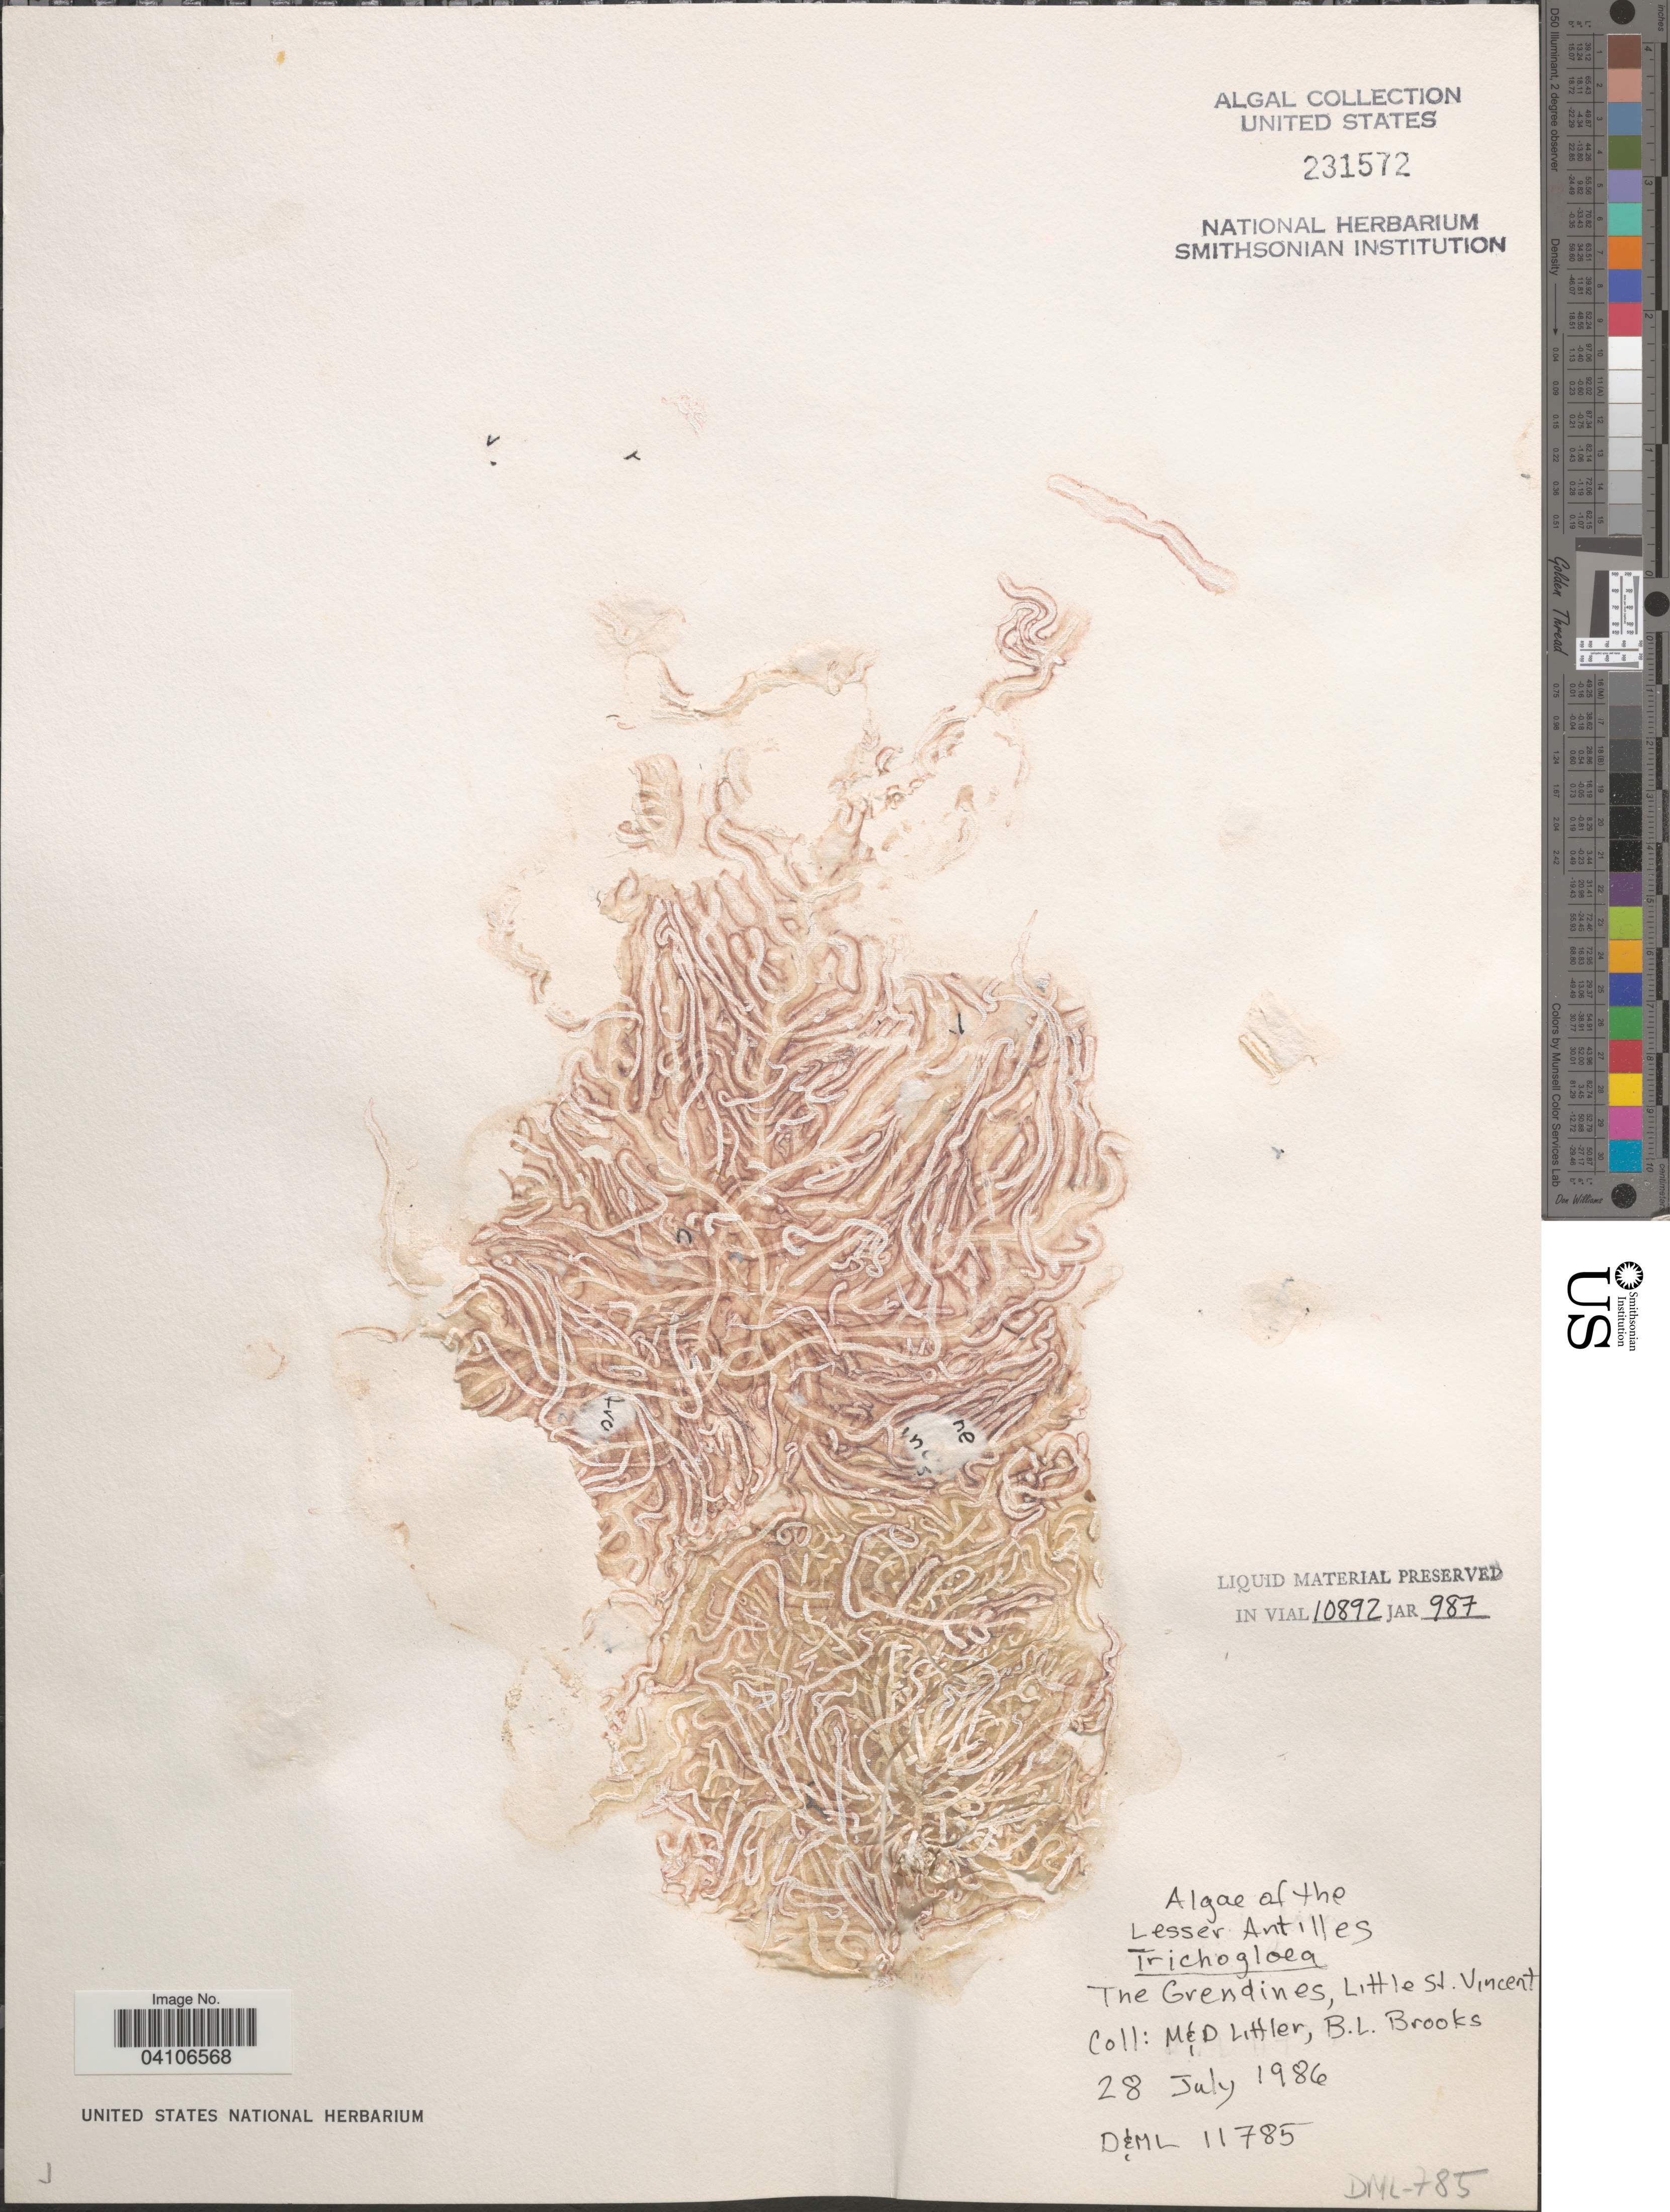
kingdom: Plantae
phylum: Rhodophyta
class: Florideophyceae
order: Nemaliales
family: Liagoraceae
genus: Trichogloea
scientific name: Trichogloea sp.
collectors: B. Brooks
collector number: D&ML 11785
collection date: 1986-07-28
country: St. Vincent - Grenadines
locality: Lesser Antilles. The Grenadines, Little St. Vincent.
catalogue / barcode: US 231572